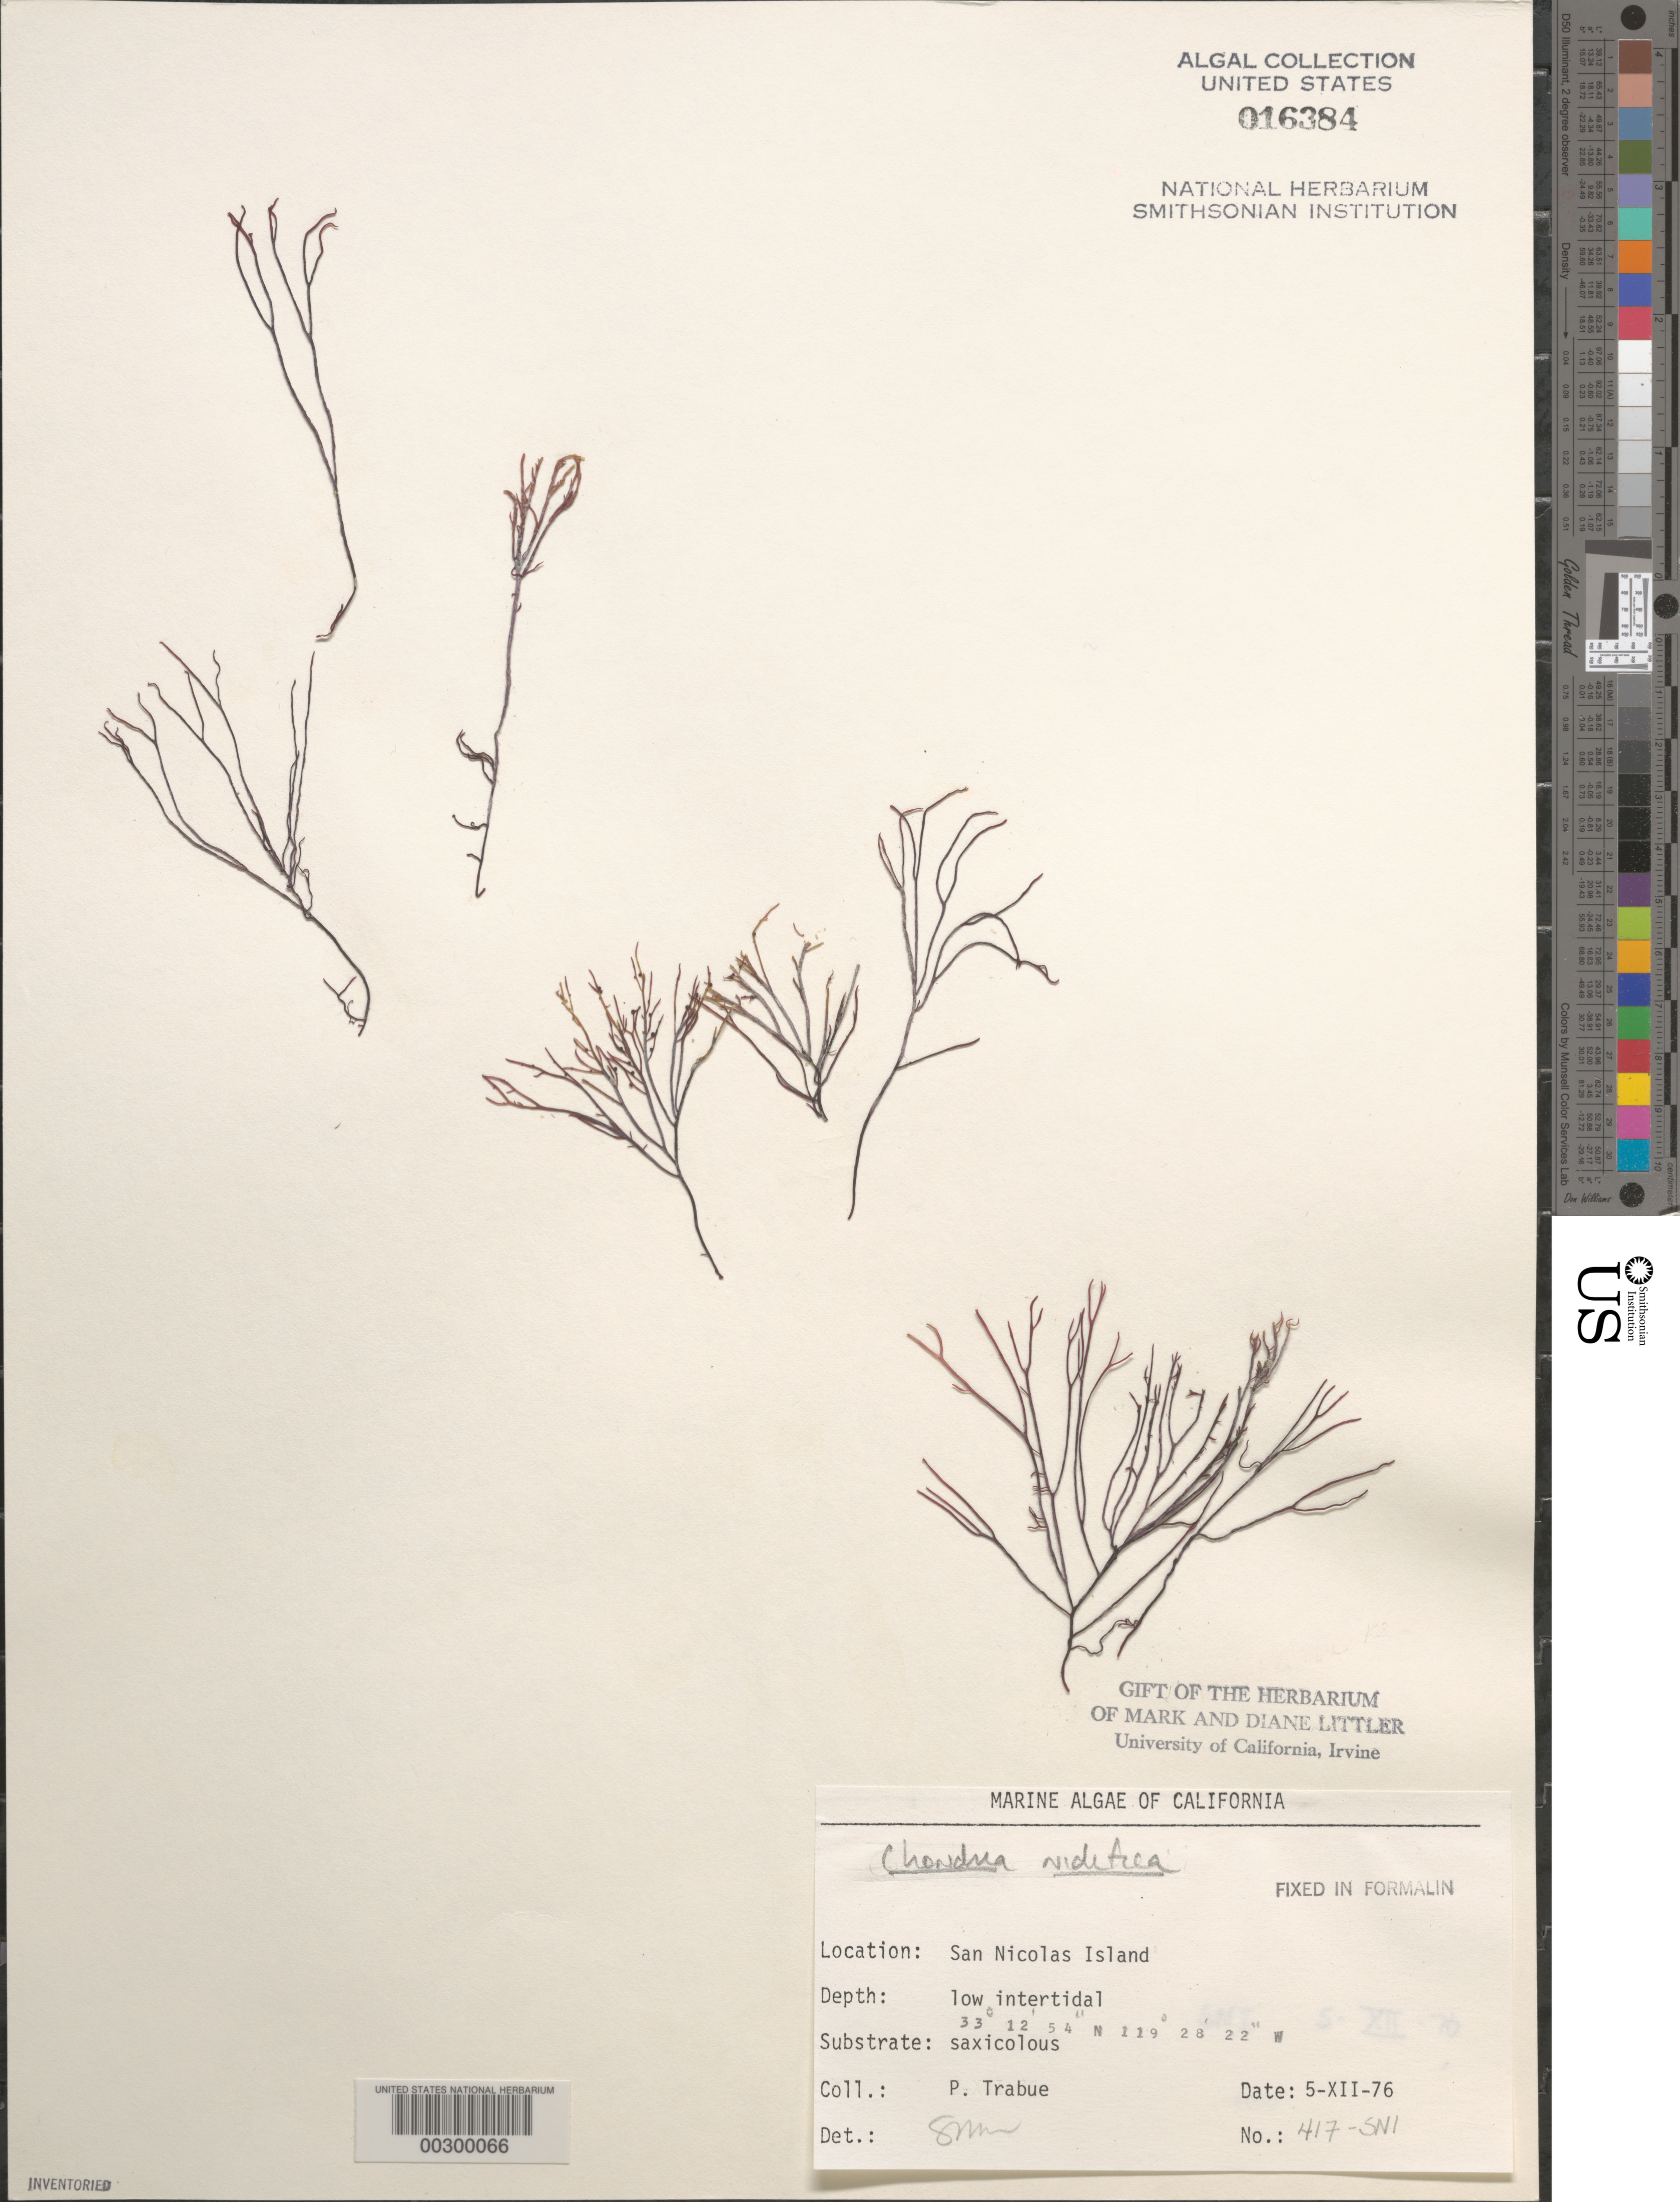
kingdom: Plantae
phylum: Rhodophyta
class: Florideophyceae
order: Ceramiales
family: Rhodomelaceae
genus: Neochondria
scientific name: Neochondria nidifica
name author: (Harvey) Sutti et al.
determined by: Algae name updating Project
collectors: P. J. Trabue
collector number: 417-sni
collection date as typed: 05 Dec 1976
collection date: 1976-12-05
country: United States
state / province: California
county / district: Ventura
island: San Nicolas Island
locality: Dutch Harbor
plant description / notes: BLM-SOCALBIGHT Rocky Intertidal Survey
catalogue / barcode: US 16384